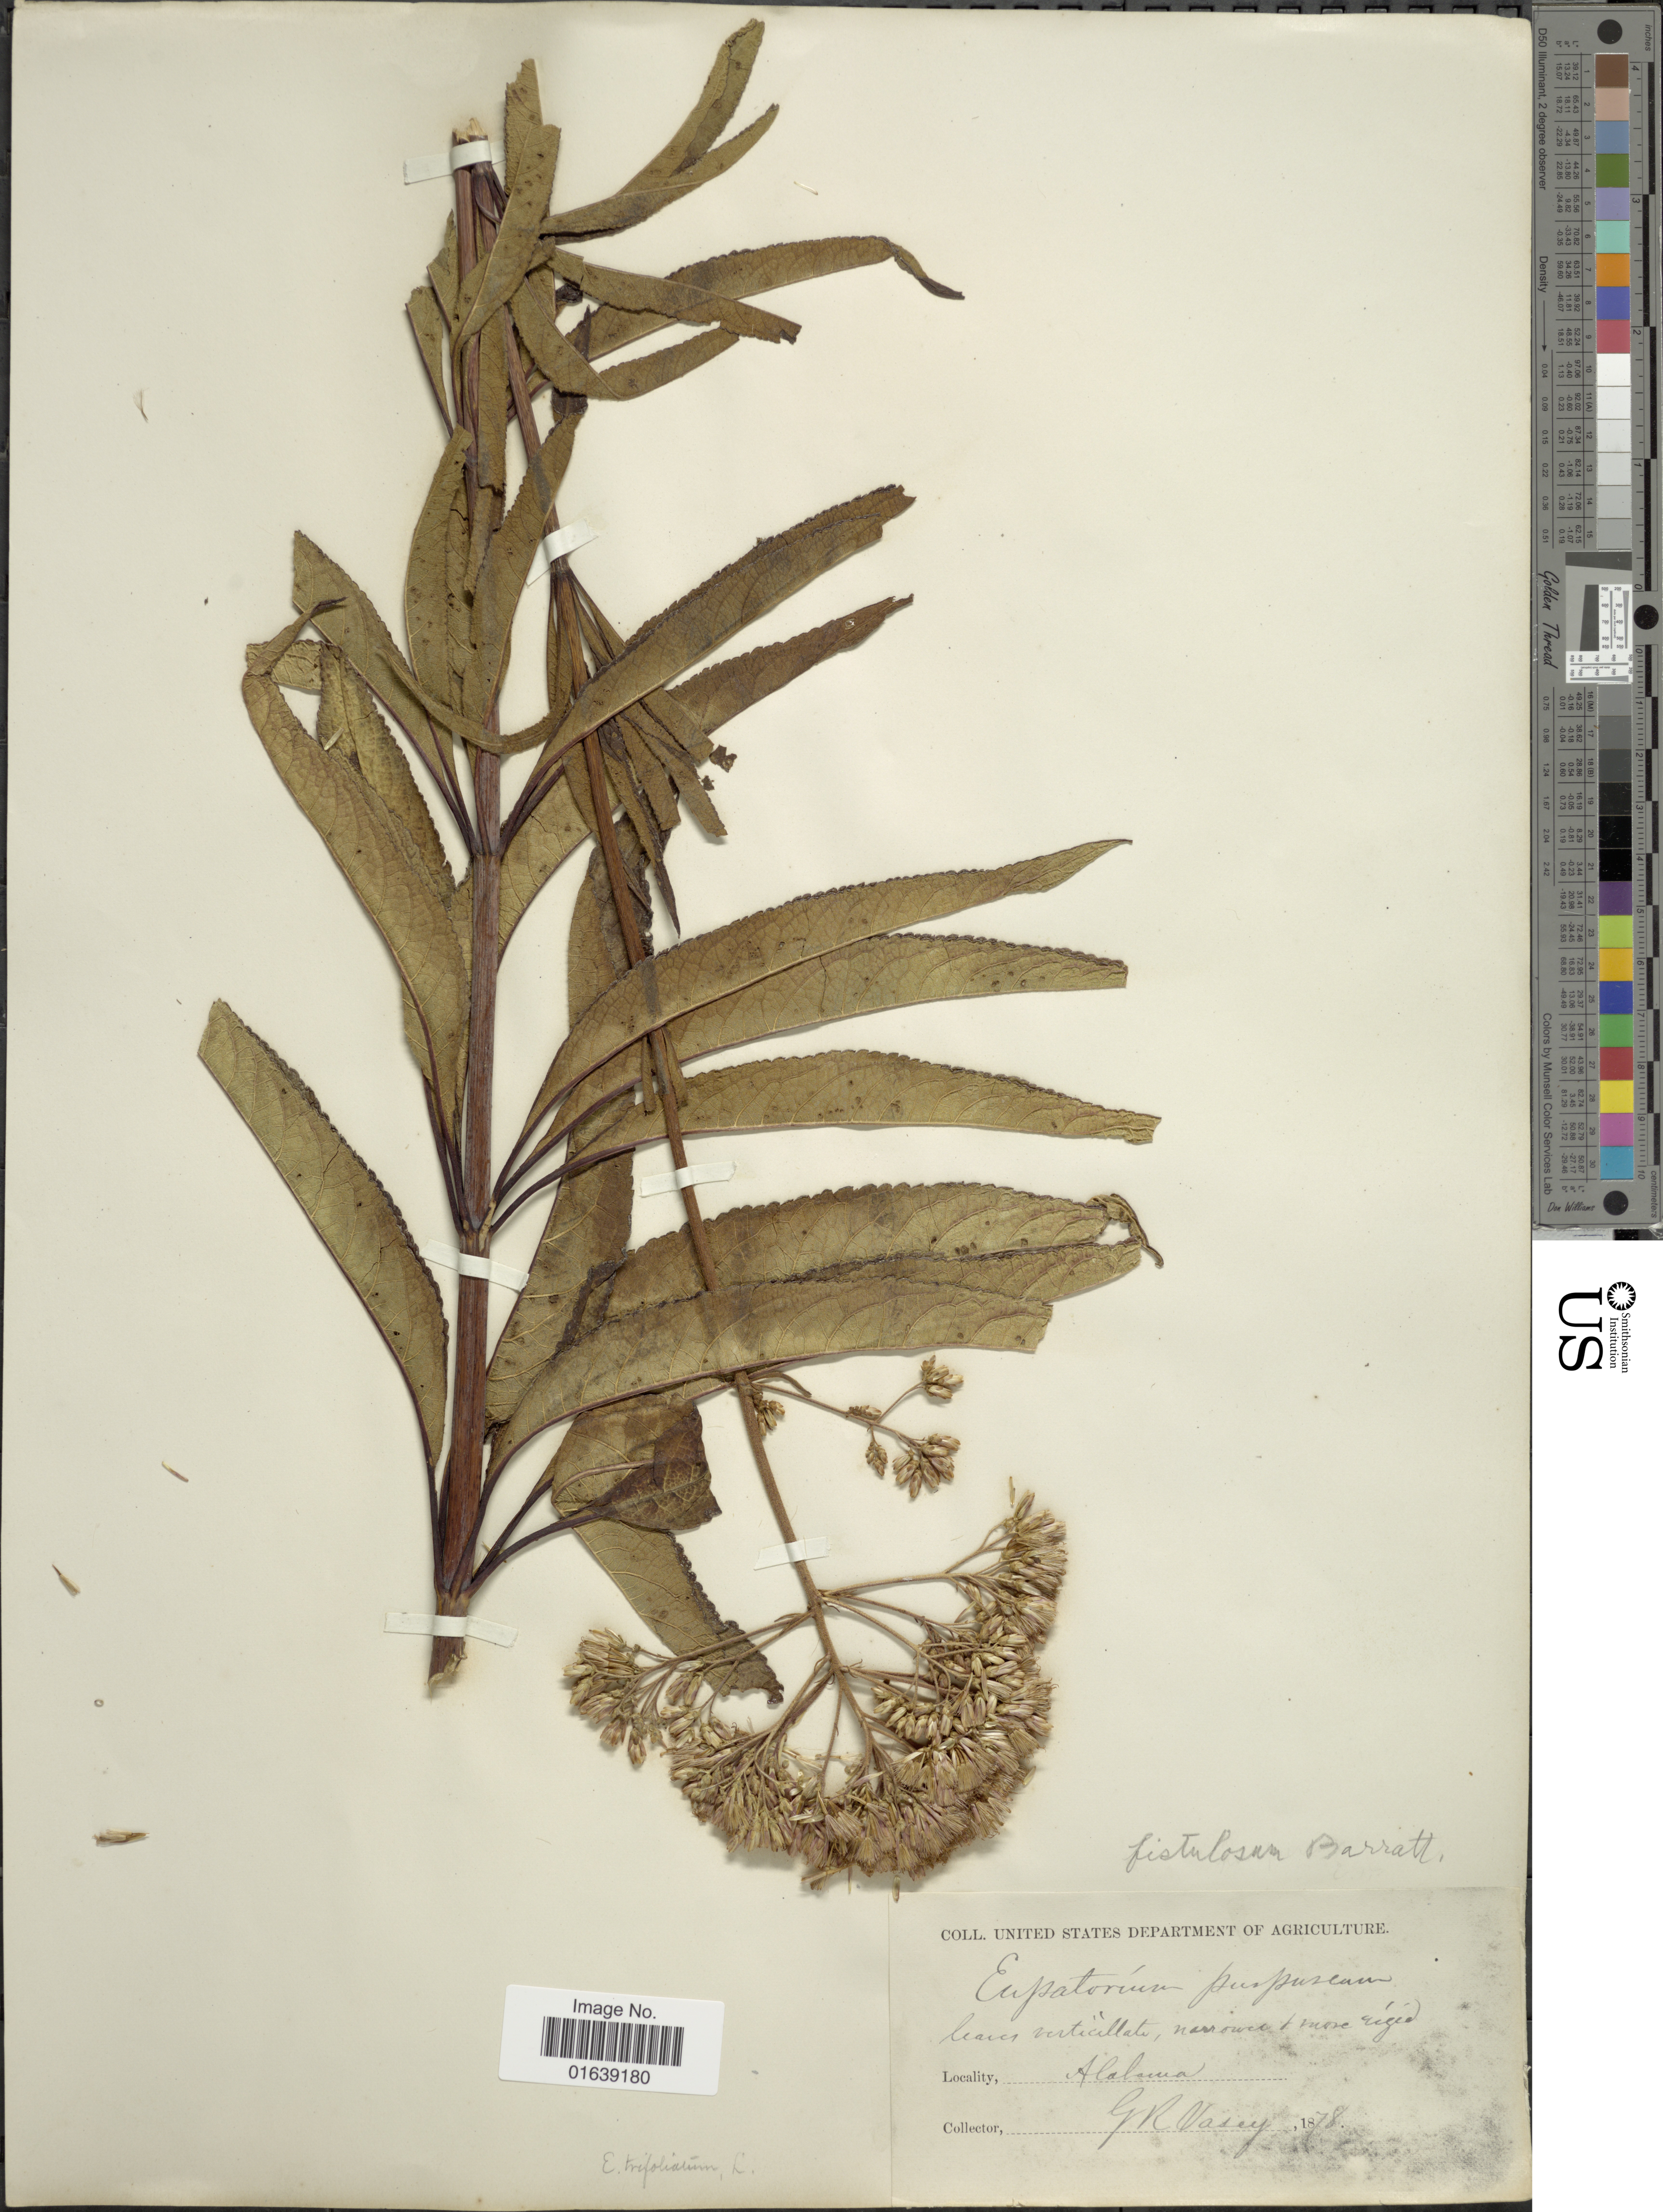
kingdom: Plantae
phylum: Tracheophyta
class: Magnoliopsida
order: Asterales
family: Asteraceae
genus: Eupatorium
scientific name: Eupatorium fistulosum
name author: Barratt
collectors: G. R. Vasey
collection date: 1878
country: United States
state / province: Alabama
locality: Alabama